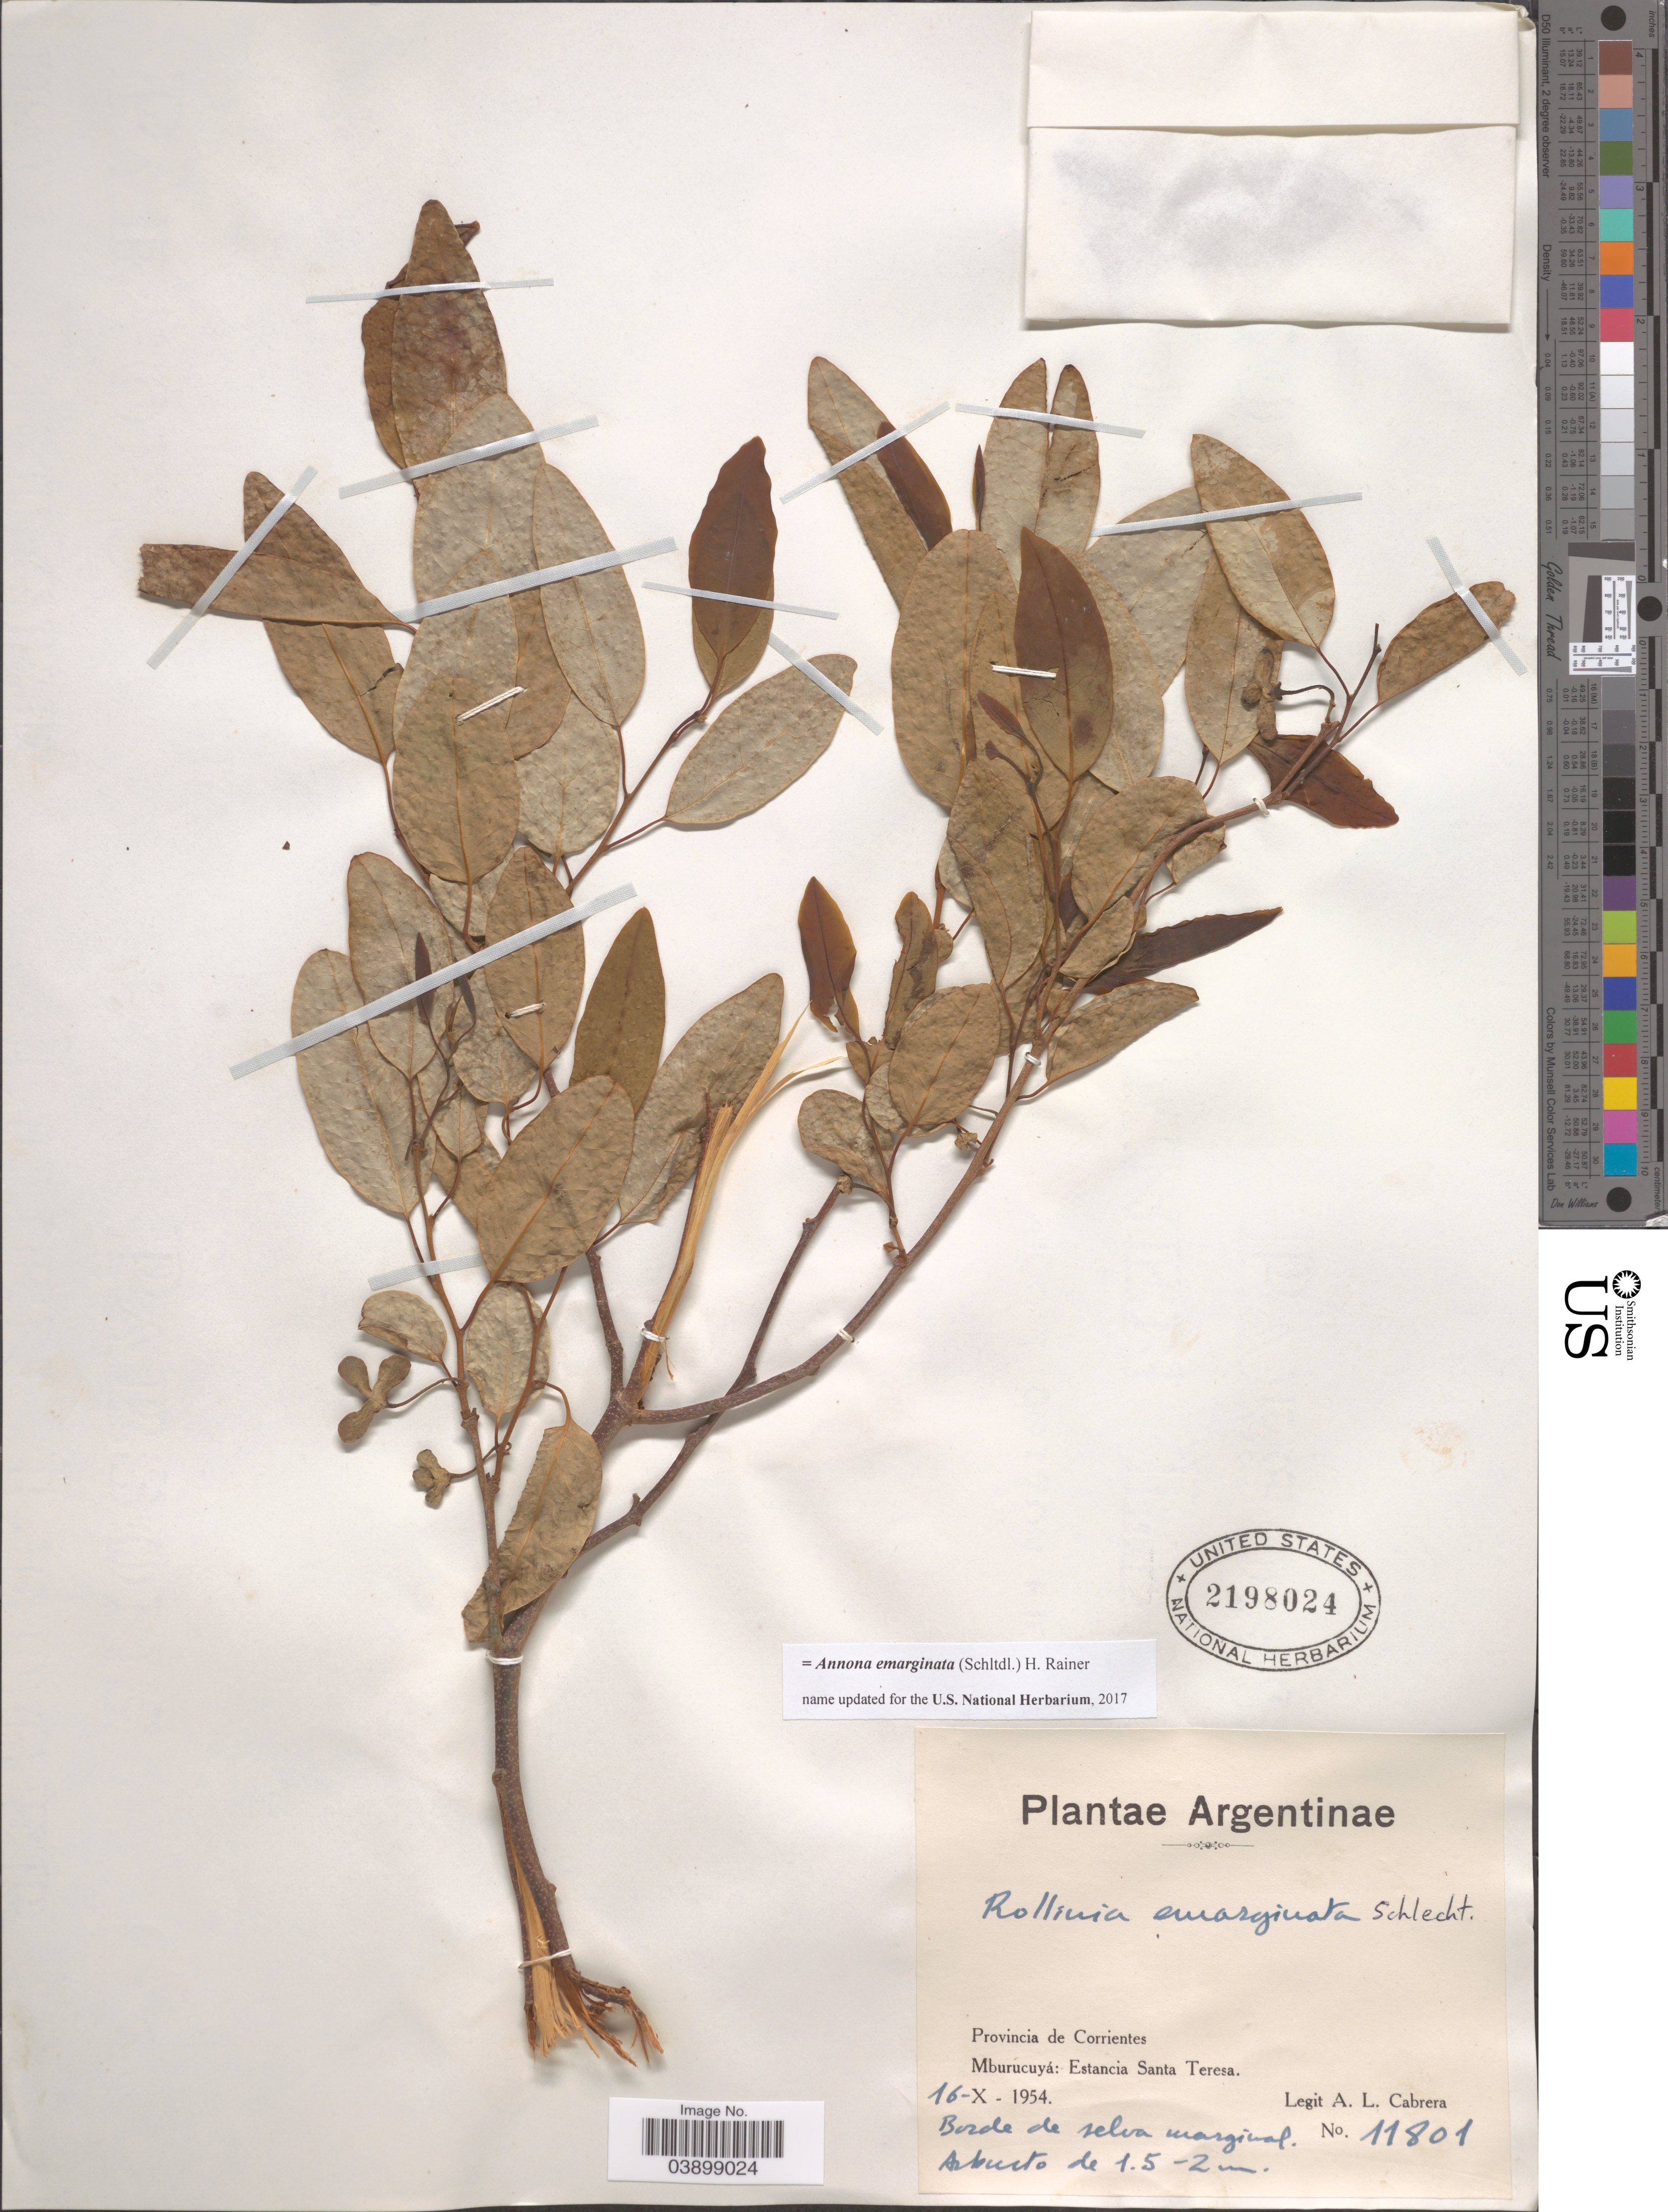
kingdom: Plantae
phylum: Tracheophyta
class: Magnoliopsida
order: Magnoliales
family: Annonaceae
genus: Annona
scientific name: Annona emarginata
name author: (Schltdl.) H. Rainer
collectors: A. L. Cabrera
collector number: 11801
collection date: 1954-10-16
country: Argentina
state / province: Corrientes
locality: Mburucuyá: Estancia Santa Teresa. Borde de selva marginal.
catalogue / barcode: US 2198024